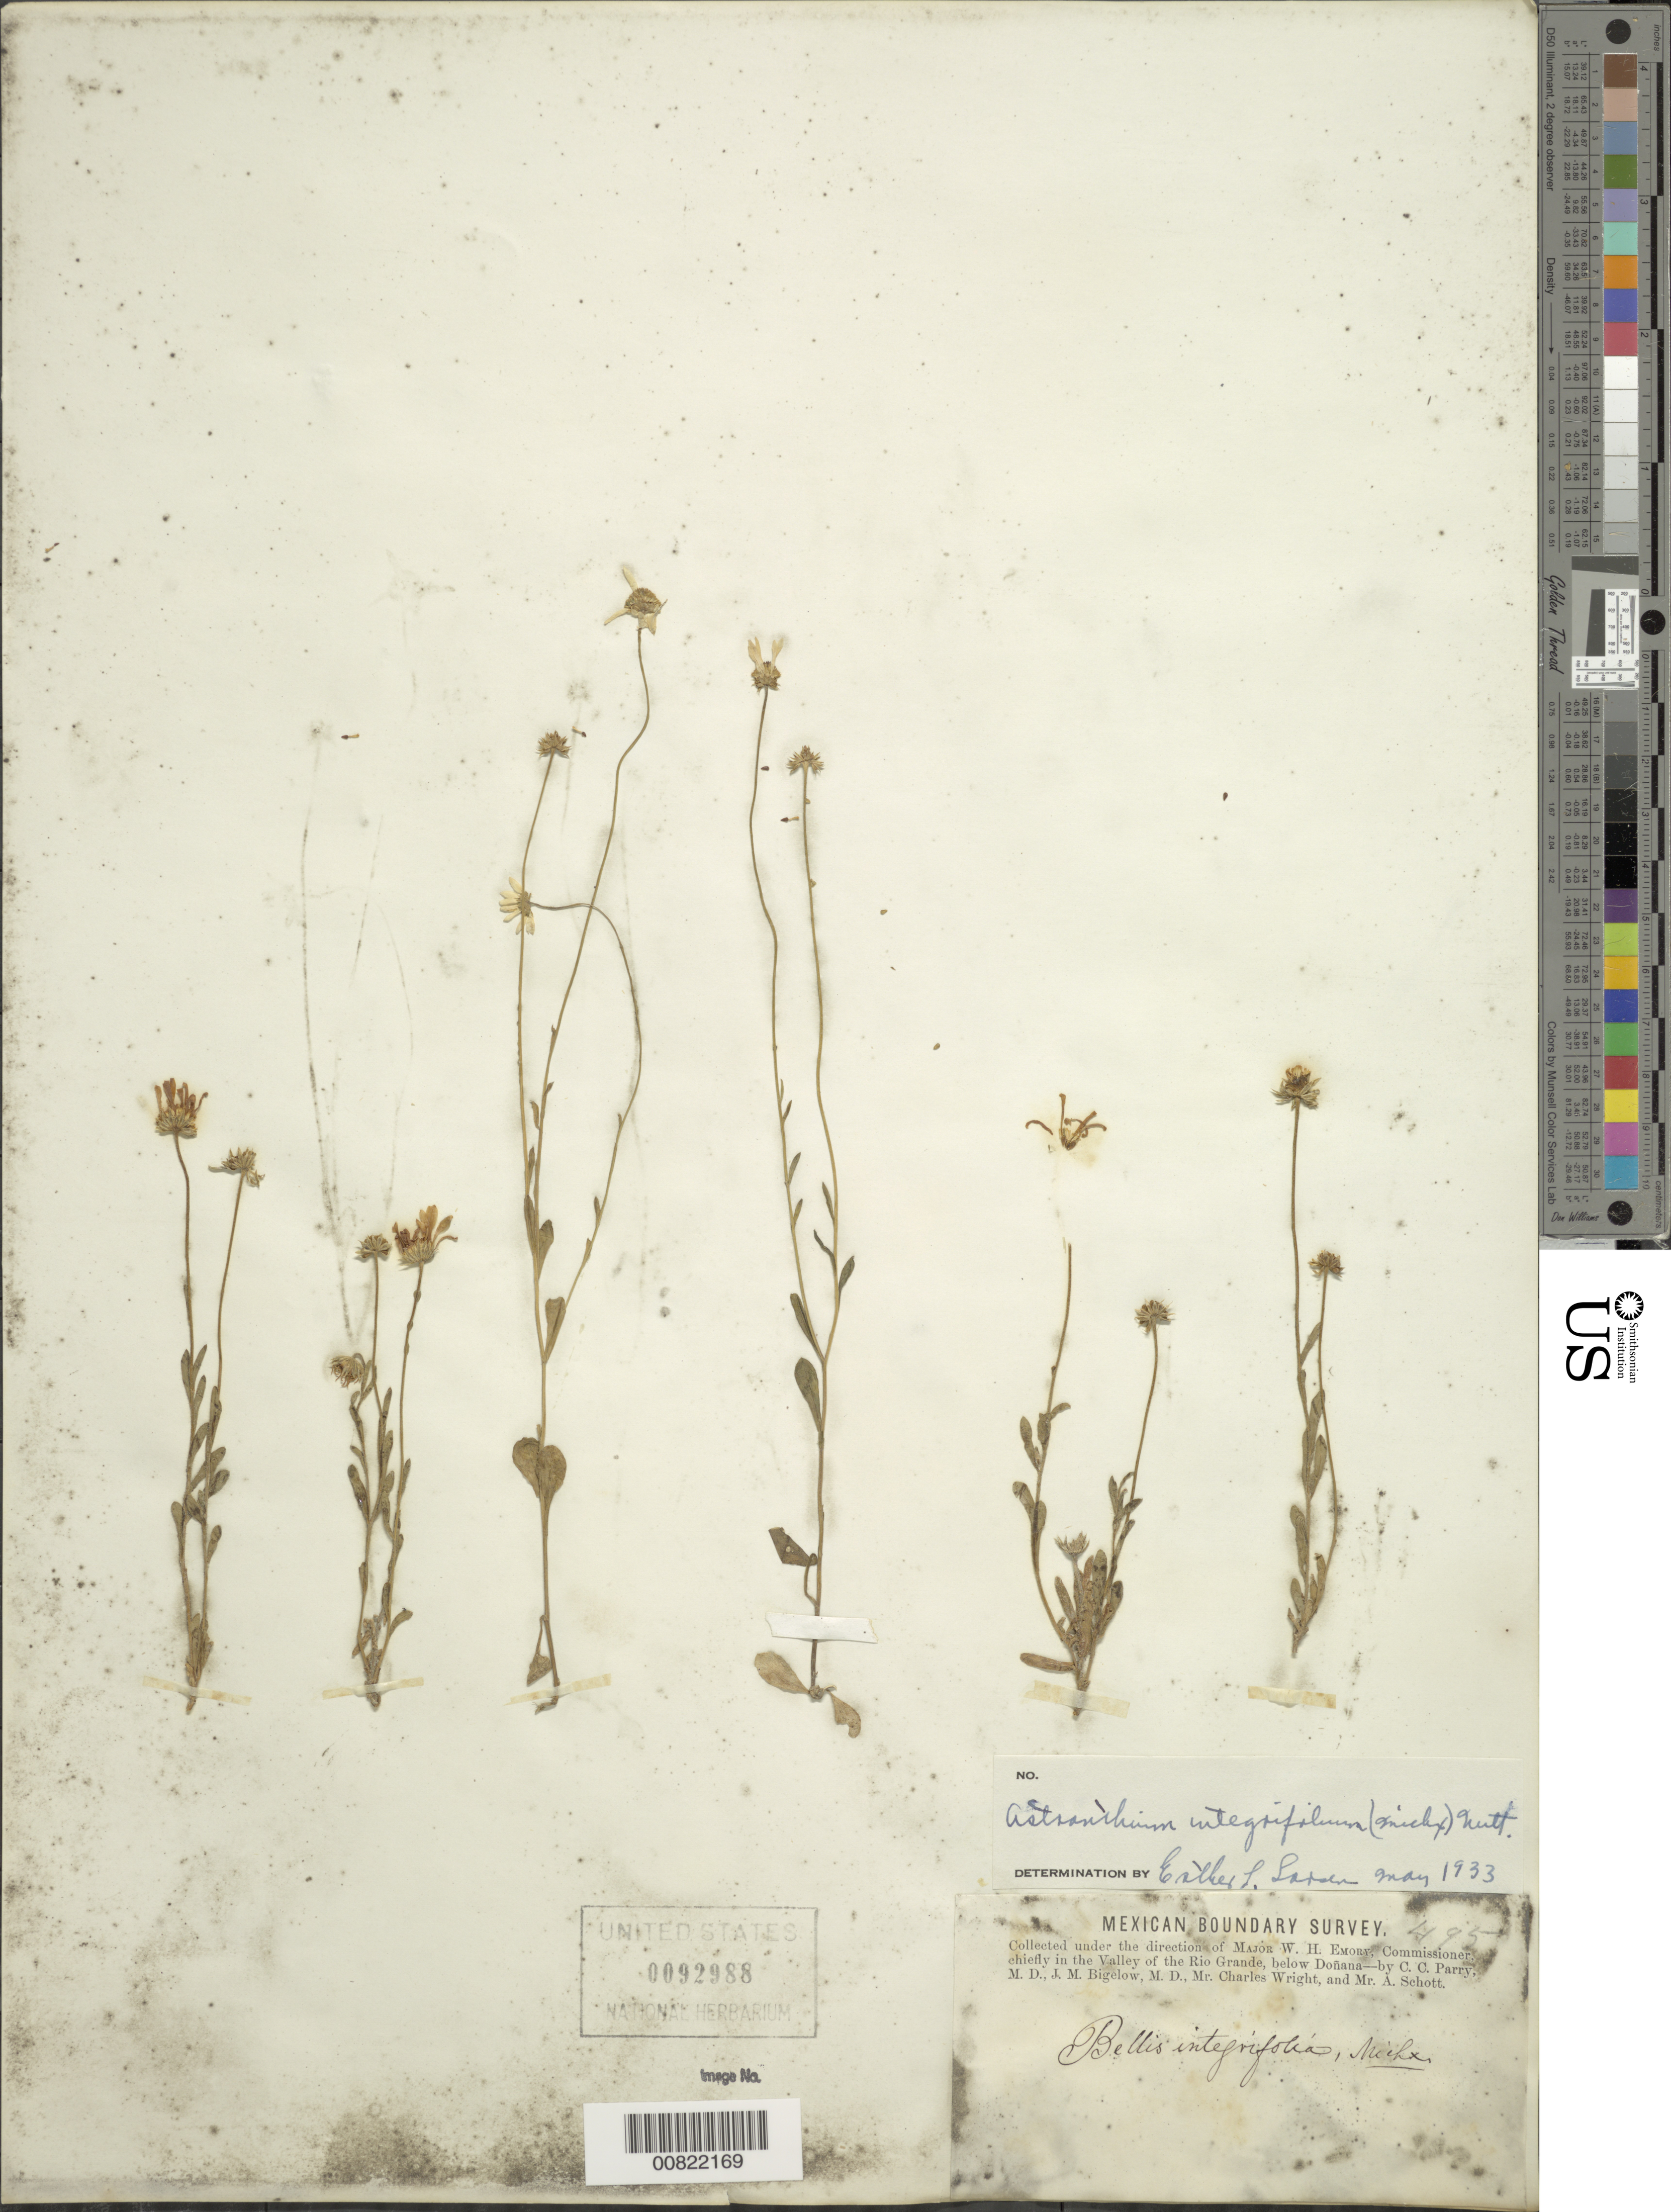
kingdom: Plantae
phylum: Tracheophyta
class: Magnoliopsida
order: Asterales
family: Asteraceae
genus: Astranthium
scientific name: Astranthium integrifolium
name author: (Michx.) Nutt.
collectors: C. C. Parry, J. M. Bigelow, C. Wright & A. C. V. Schott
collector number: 495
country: United States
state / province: New Mexico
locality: Valley of the Rio Grande, below Doñana, New Mexico.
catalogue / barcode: US 92988